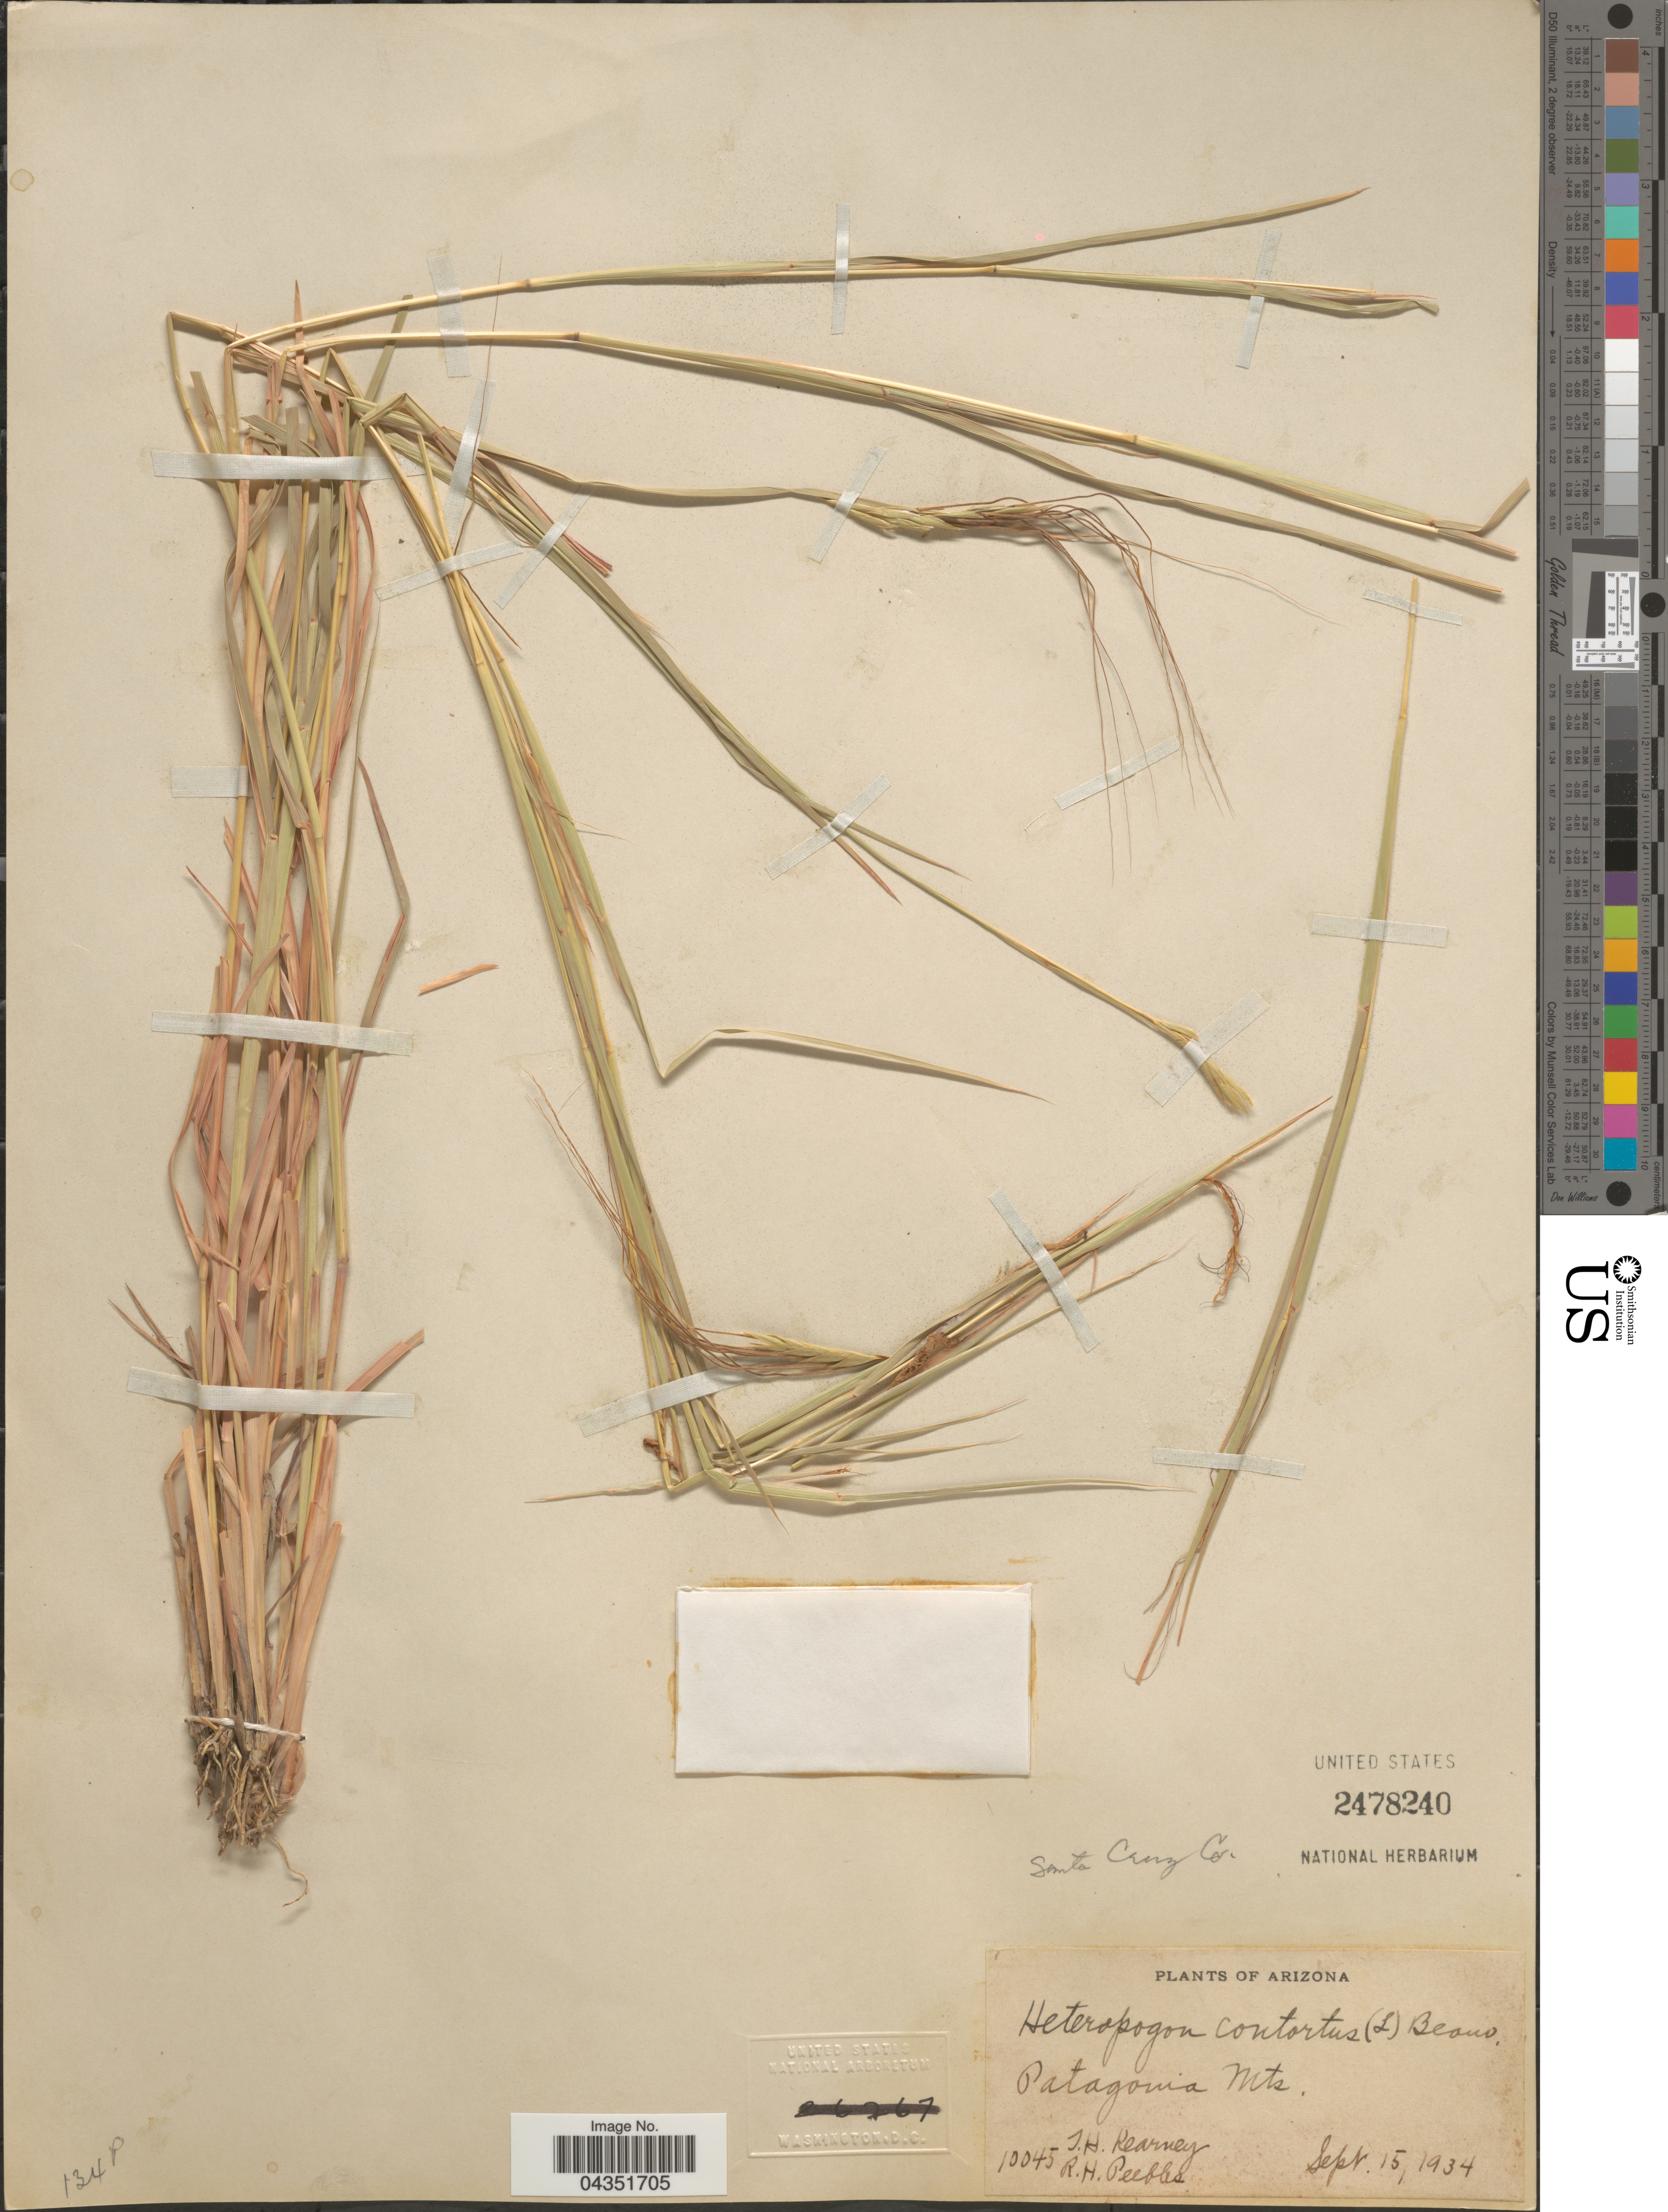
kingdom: Plantae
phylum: Tracheophyta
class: Liliopsida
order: Poales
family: Poaceae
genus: Heteropogon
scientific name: Heteropogon contortus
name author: (L.) P. Beauv. ex Roem. & Schult.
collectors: T. H. Kearney & R. H. Peebles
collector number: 10045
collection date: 1934-09-15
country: United States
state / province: Arizona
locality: Patagonia Mts. Santa Cruz Co.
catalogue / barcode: US 2478240